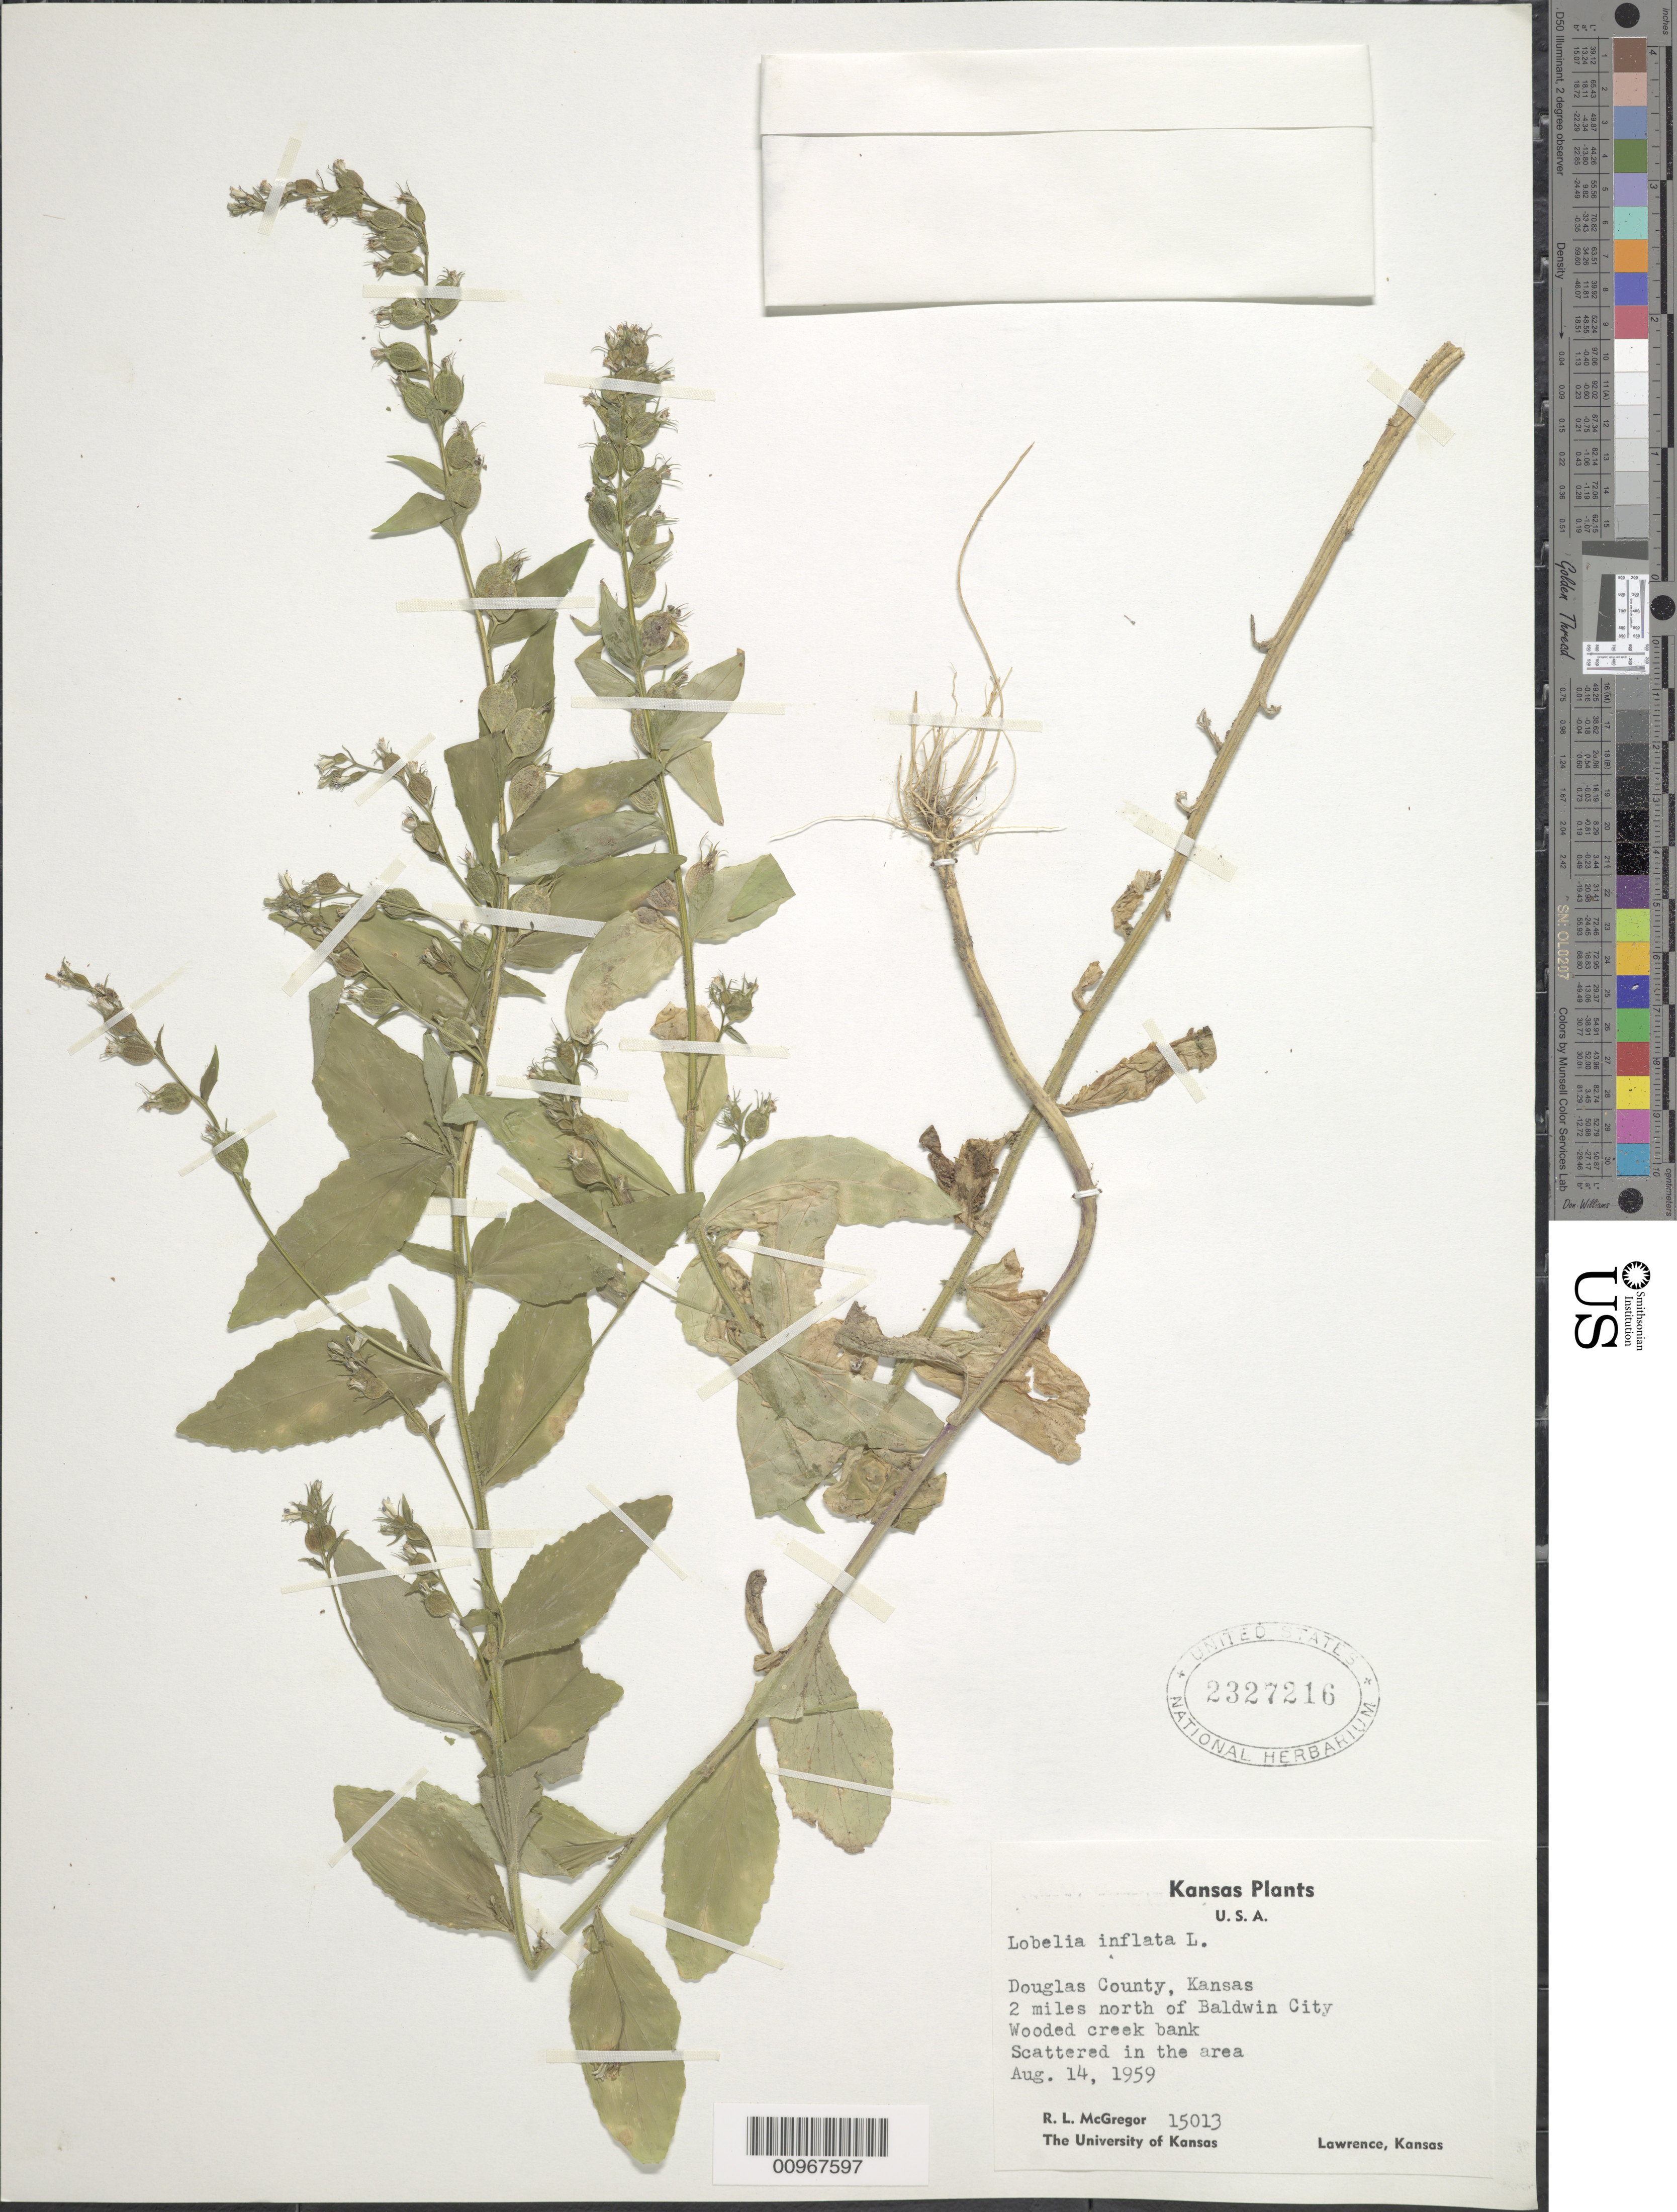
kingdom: Plantae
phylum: Tracheophyta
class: Magnoliopsida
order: Asterales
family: Campanulaceae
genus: Lobelia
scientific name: Lobelia inflata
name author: L.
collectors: R. L. McGregor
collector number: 15013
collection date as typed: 14 Aug 1959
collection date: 1959-08-14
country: United States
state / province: Kansas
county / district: Douglas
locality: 2 miles north of Baldwin City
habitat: wooded creek bank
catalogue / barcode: US 2327216